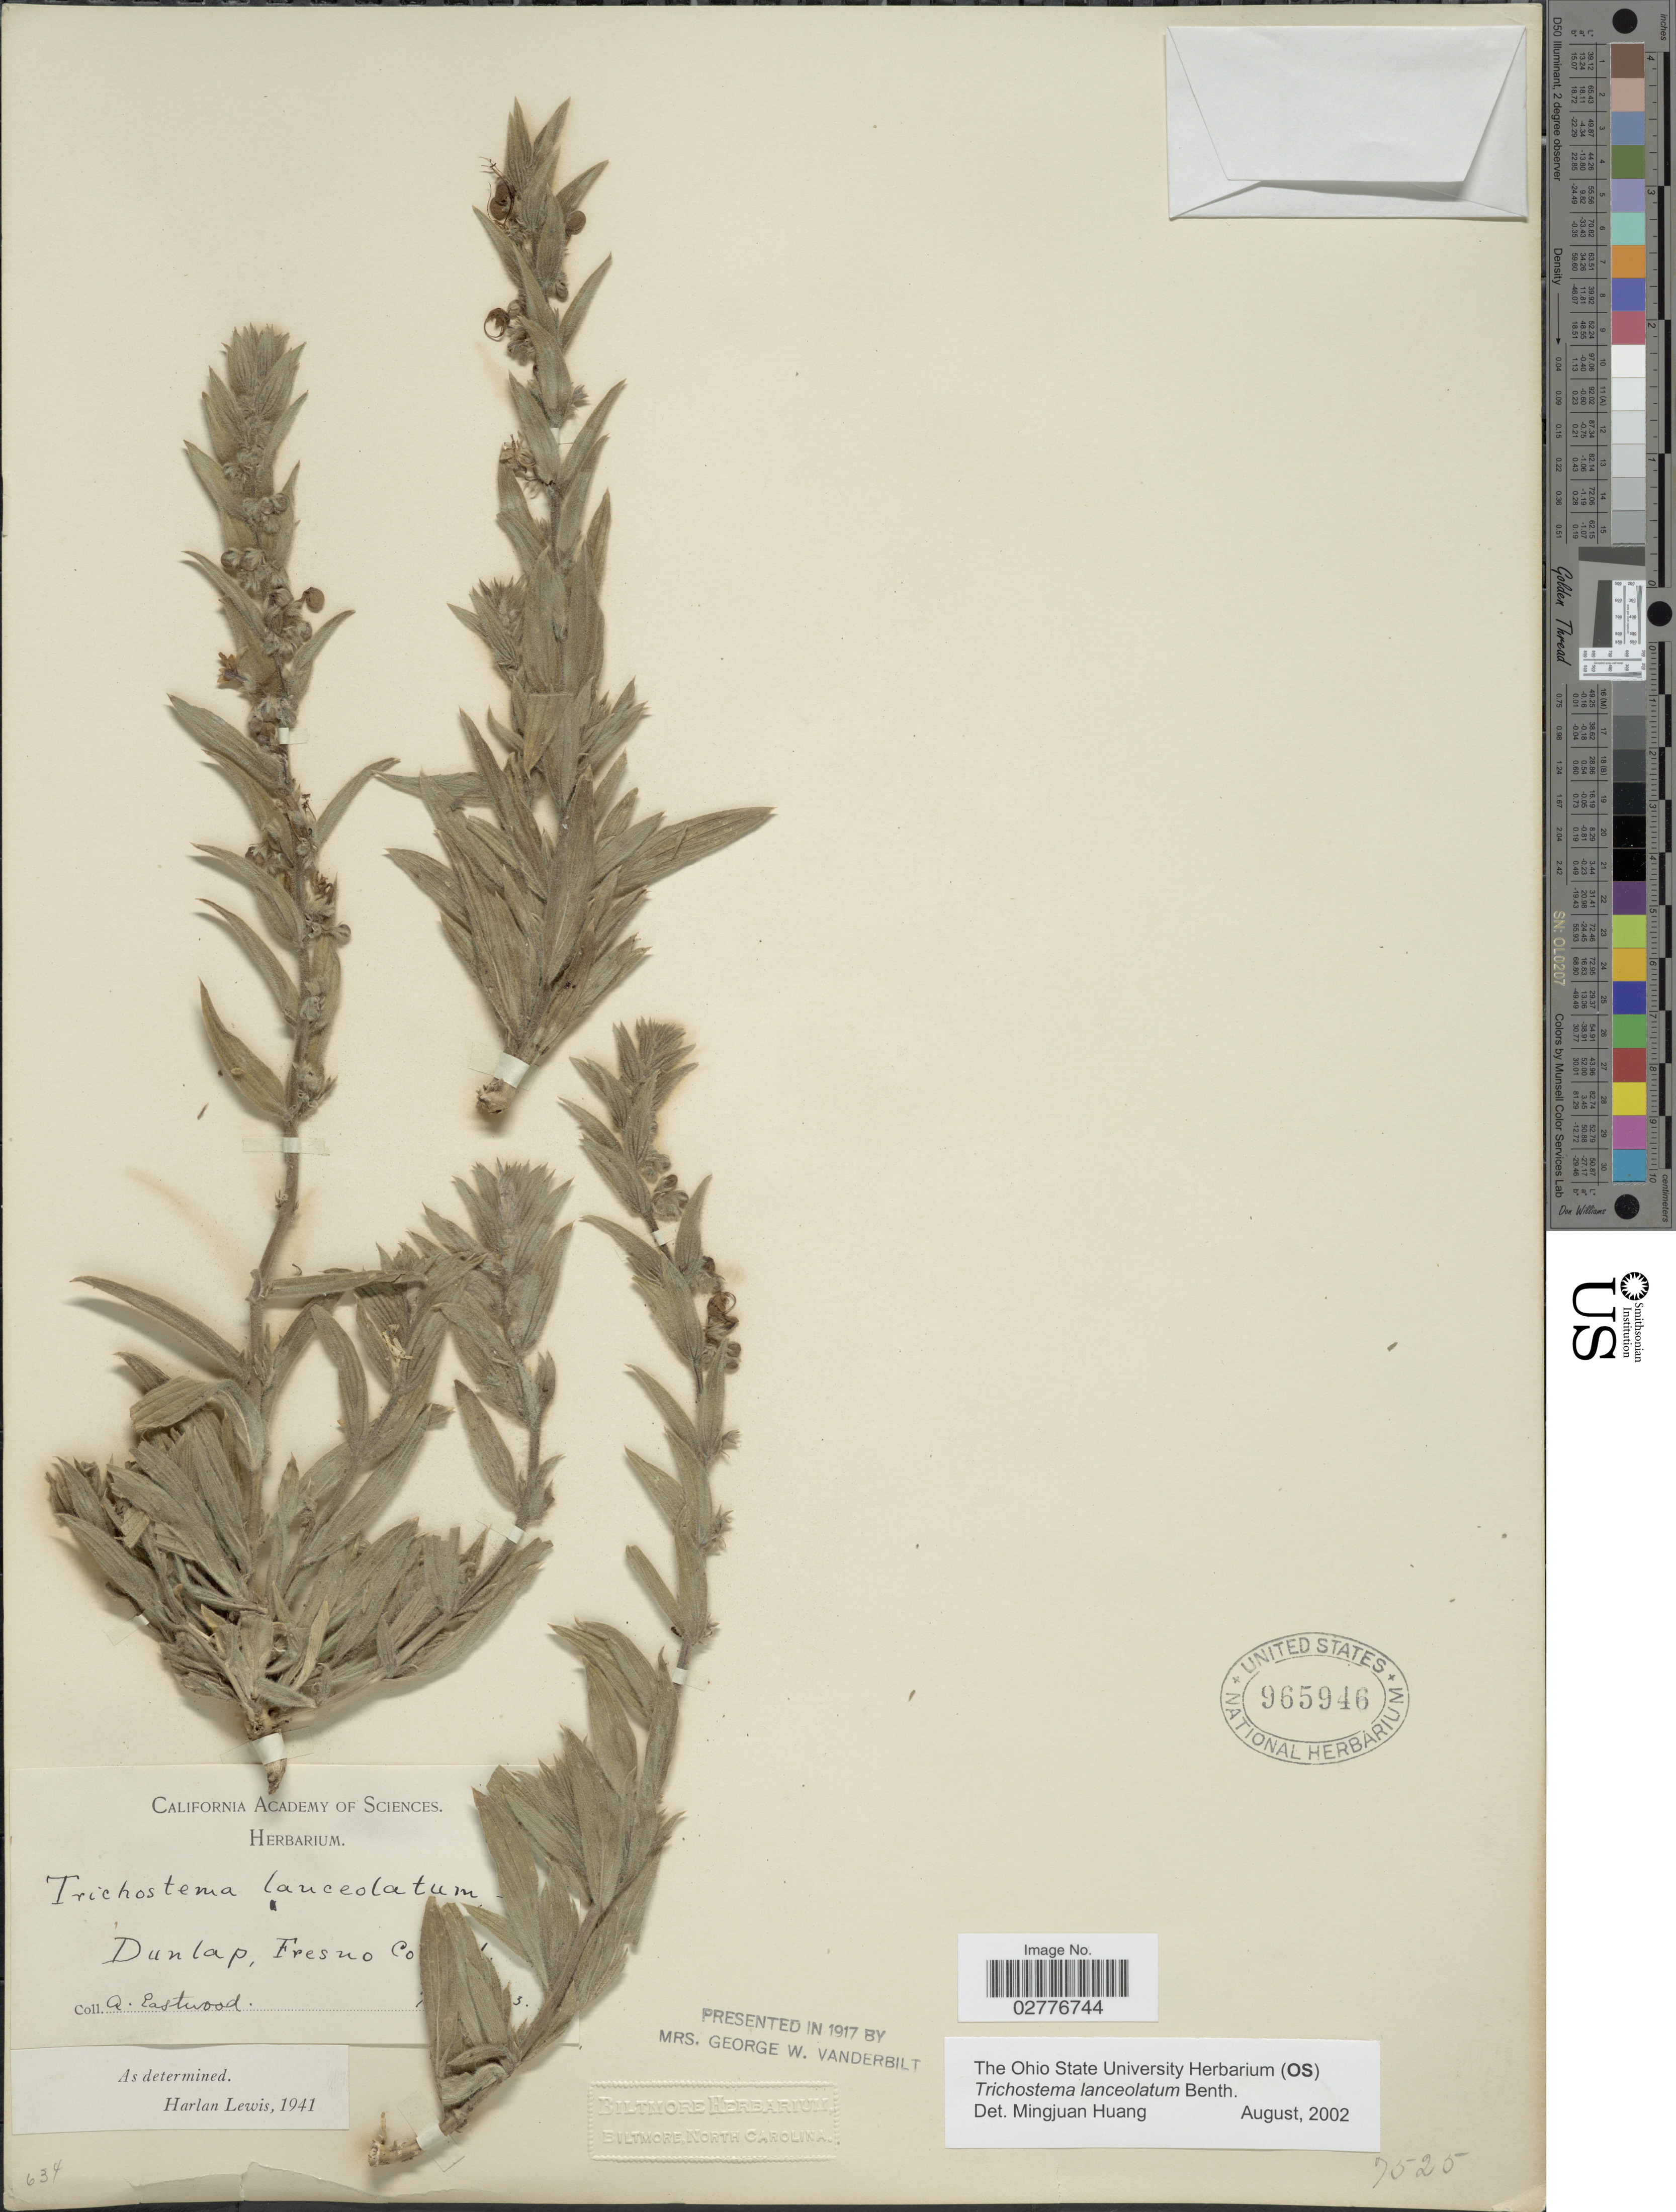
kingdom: Plantae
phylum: Tracheophyta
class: Magnoliopsida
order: Lamiales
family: Lamiaceae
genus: Trichostema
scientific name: Trichostema lanceolatum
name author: Benth.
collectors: A. Eastwood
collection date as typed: !3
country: United States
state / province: California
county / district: Fresno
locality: Dunlap, Fresno Co.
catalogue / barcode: US 965946